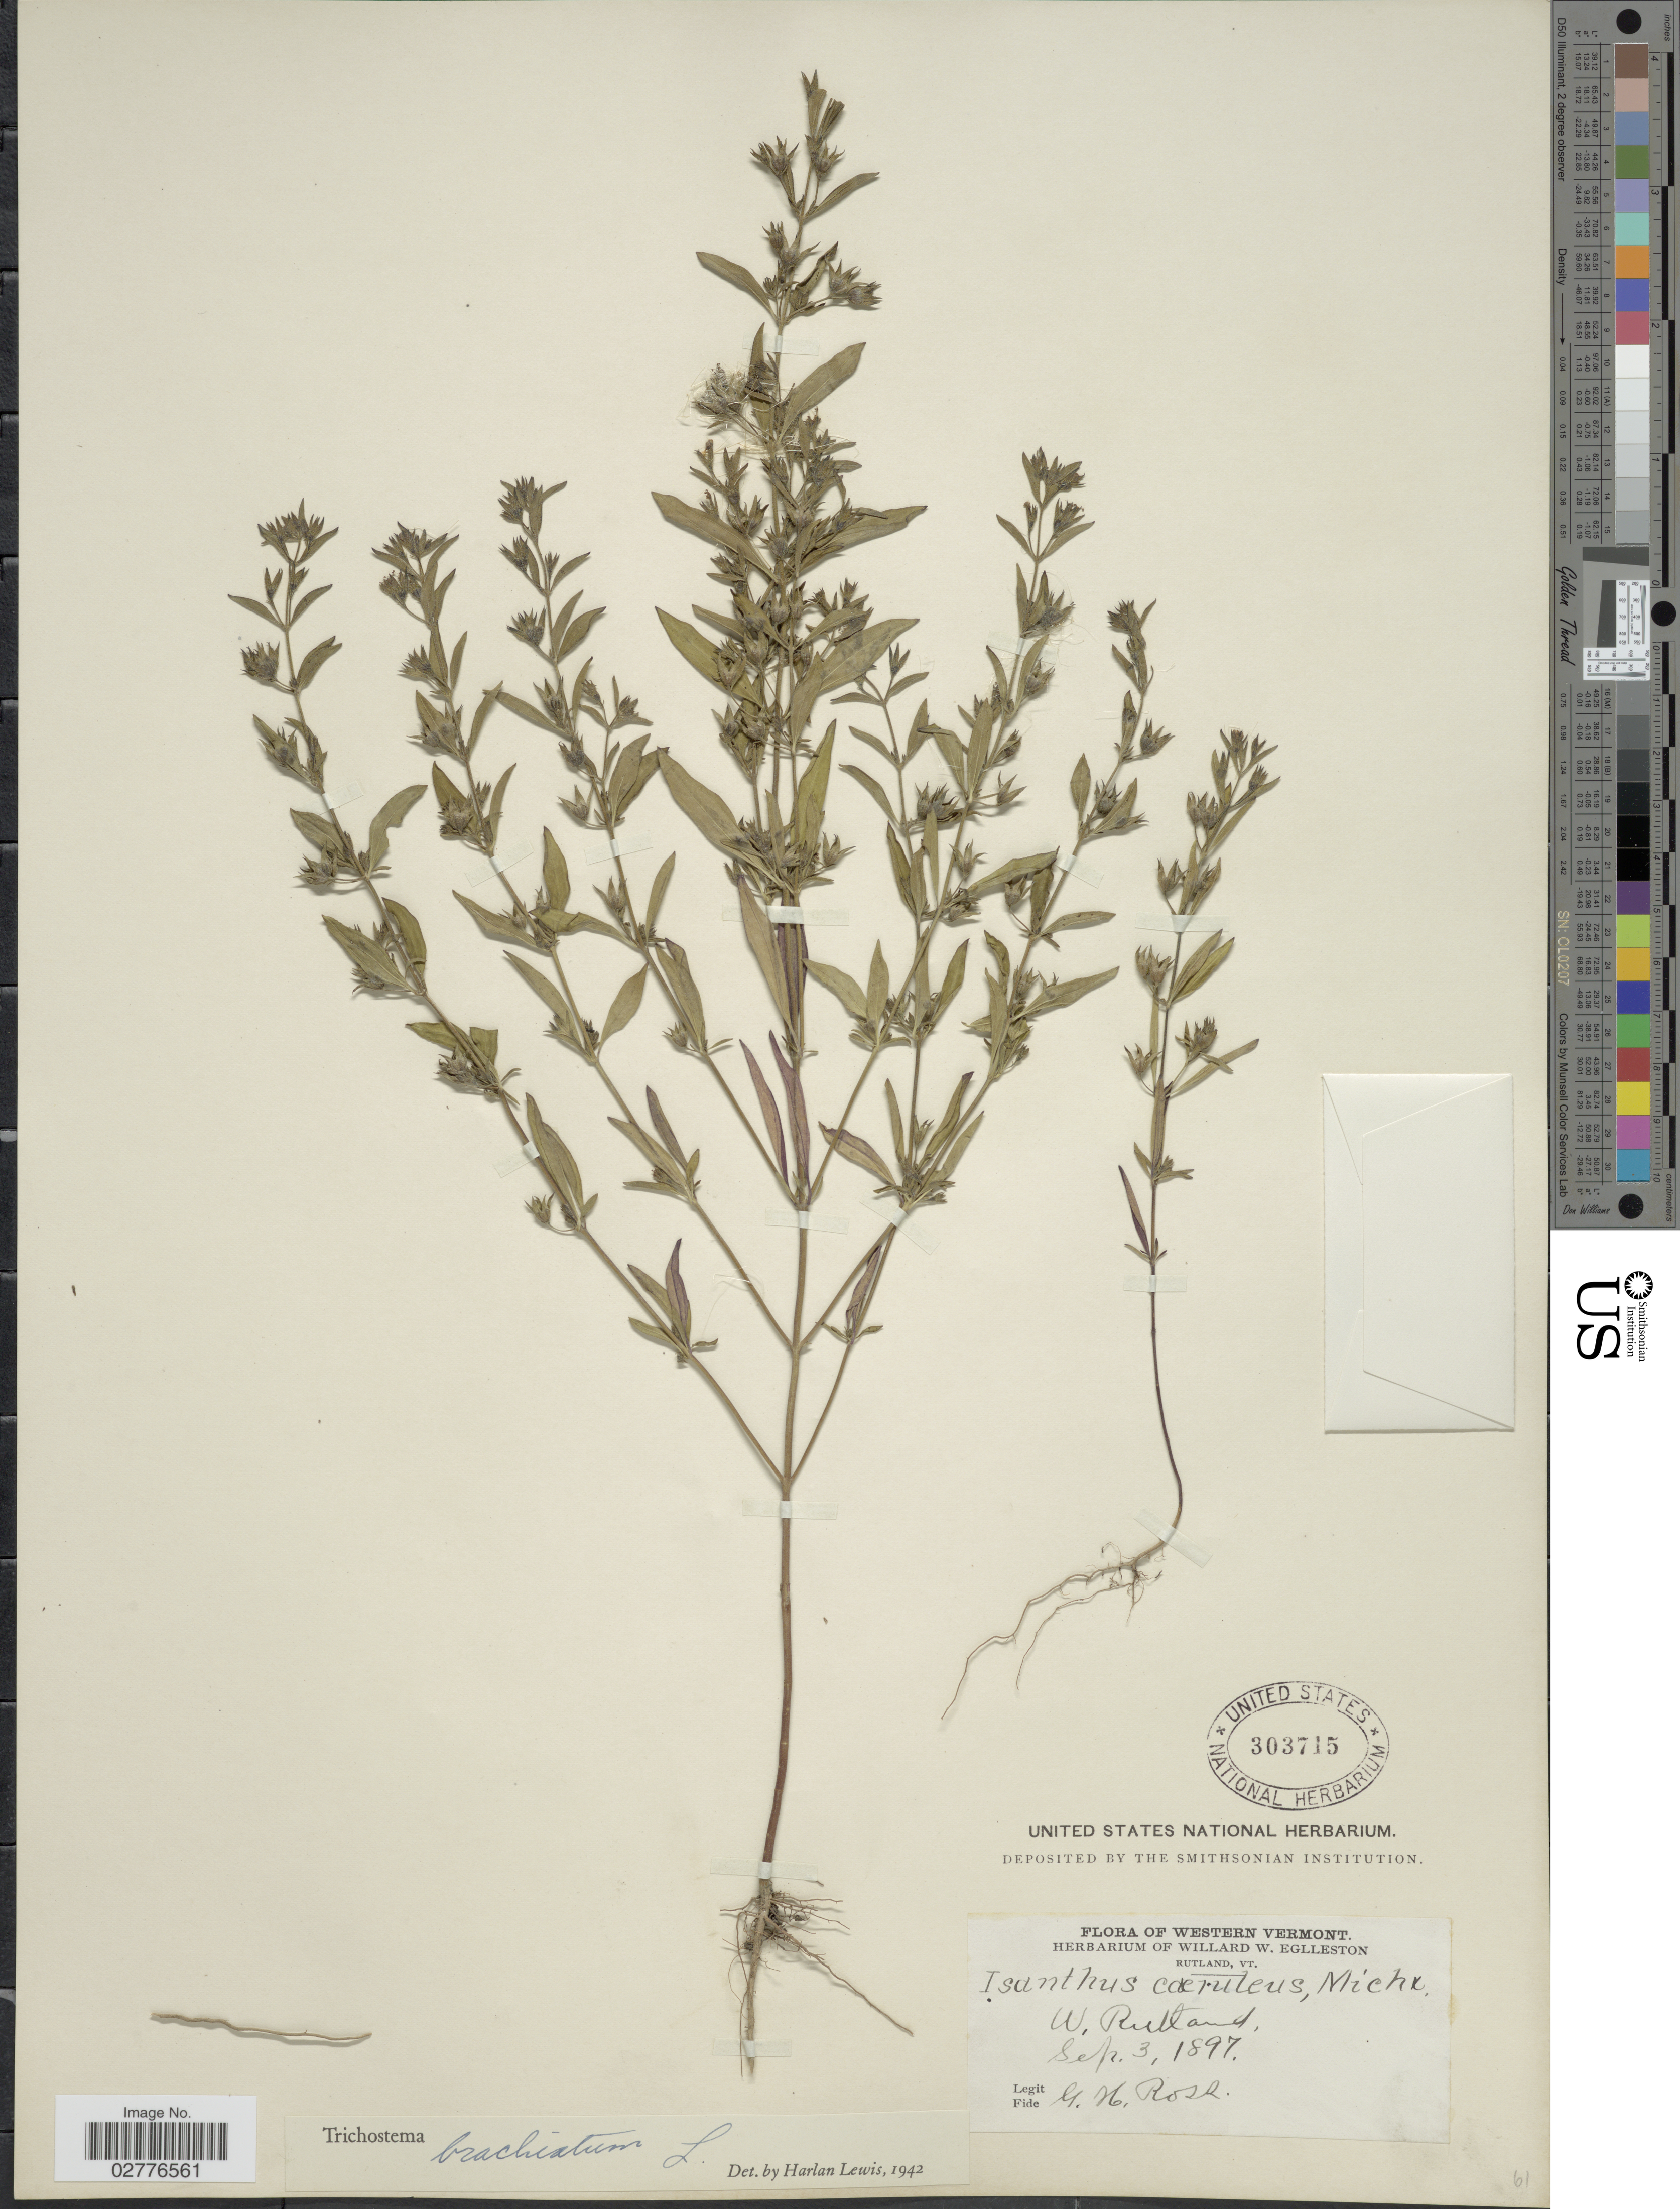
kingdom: Plantae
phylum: Tracheophyta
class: Magnoliopsida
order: Lamiales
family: Lamiaceae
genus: Trichostema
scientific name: Trichostema brachiatum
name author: L.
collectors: G. Rose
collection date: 1897-09-03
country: United States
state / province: Vermont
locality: Western Vermont. W. Rutland.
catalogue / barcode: US 303715